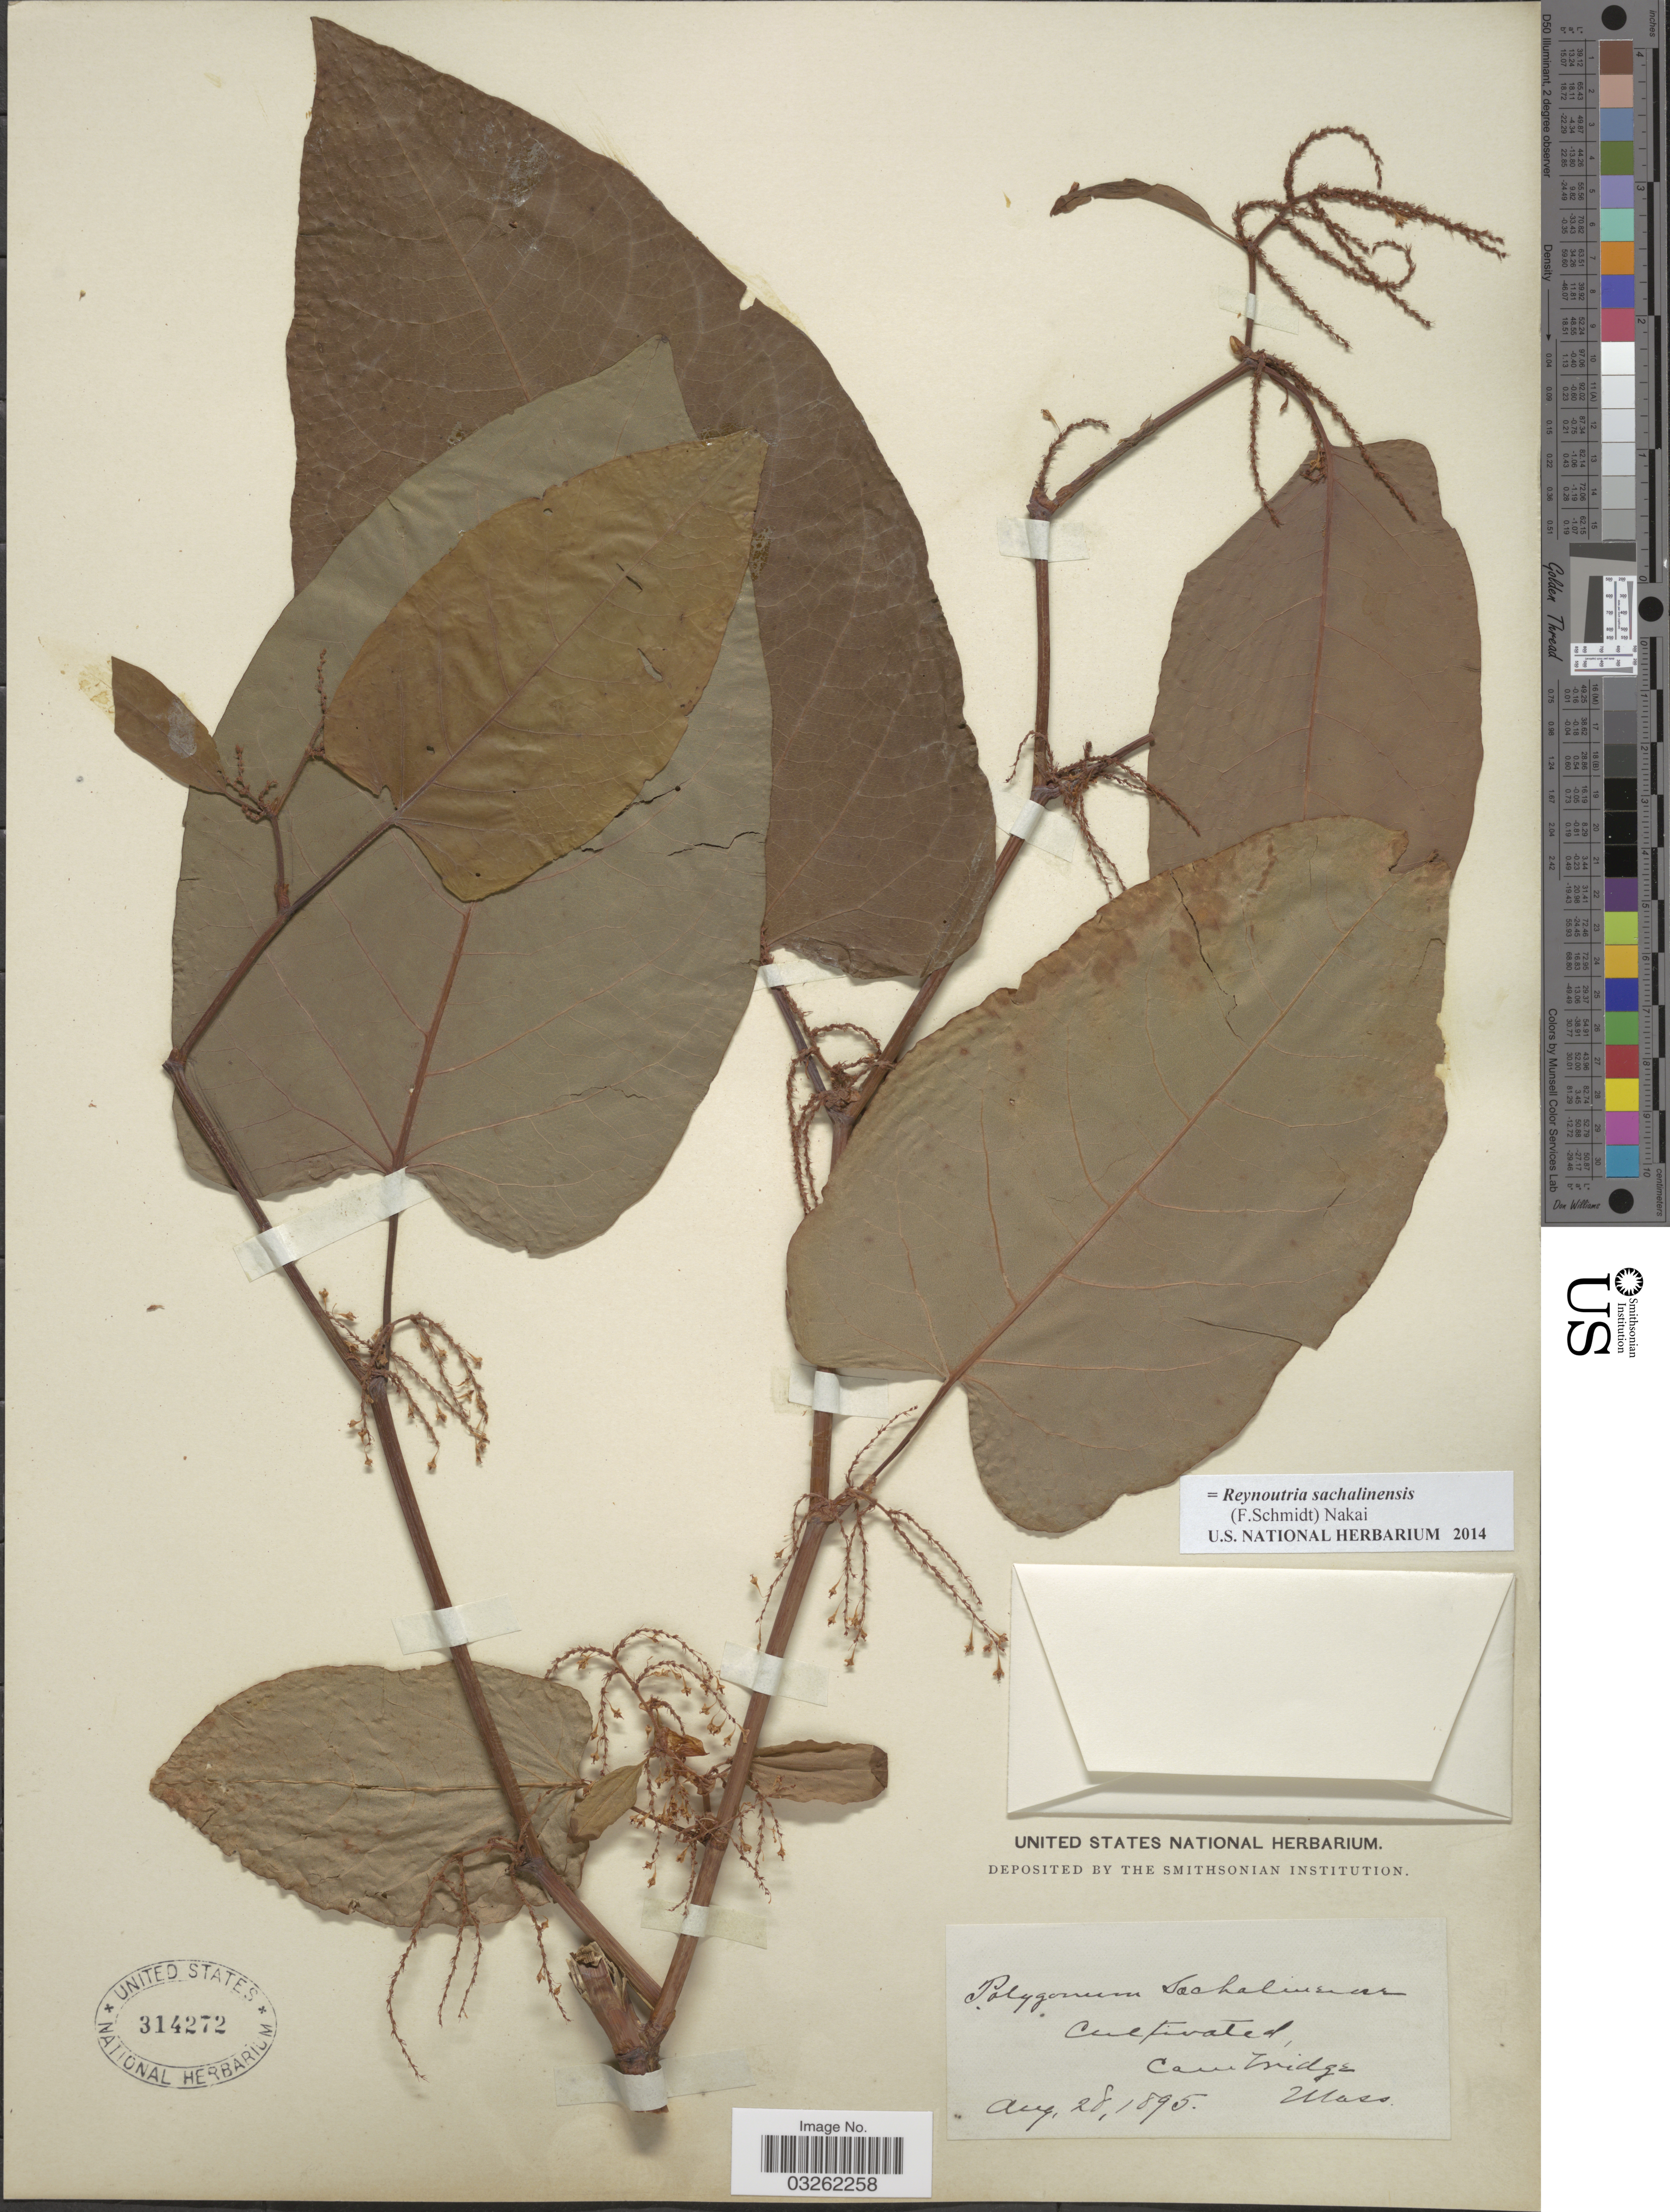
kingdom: Plantae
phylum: Tracheophyta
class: Magnoliopsida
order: Caryophyllales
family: Polygonaceae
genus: Reynoutria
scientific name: Reynoutria sachalinensis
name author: (F. Schmidt) Nakai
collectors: ex herb. United States National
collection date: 1895-08-28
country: United States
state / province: Massachusetts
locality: Cambridge.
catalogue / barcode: US 314272